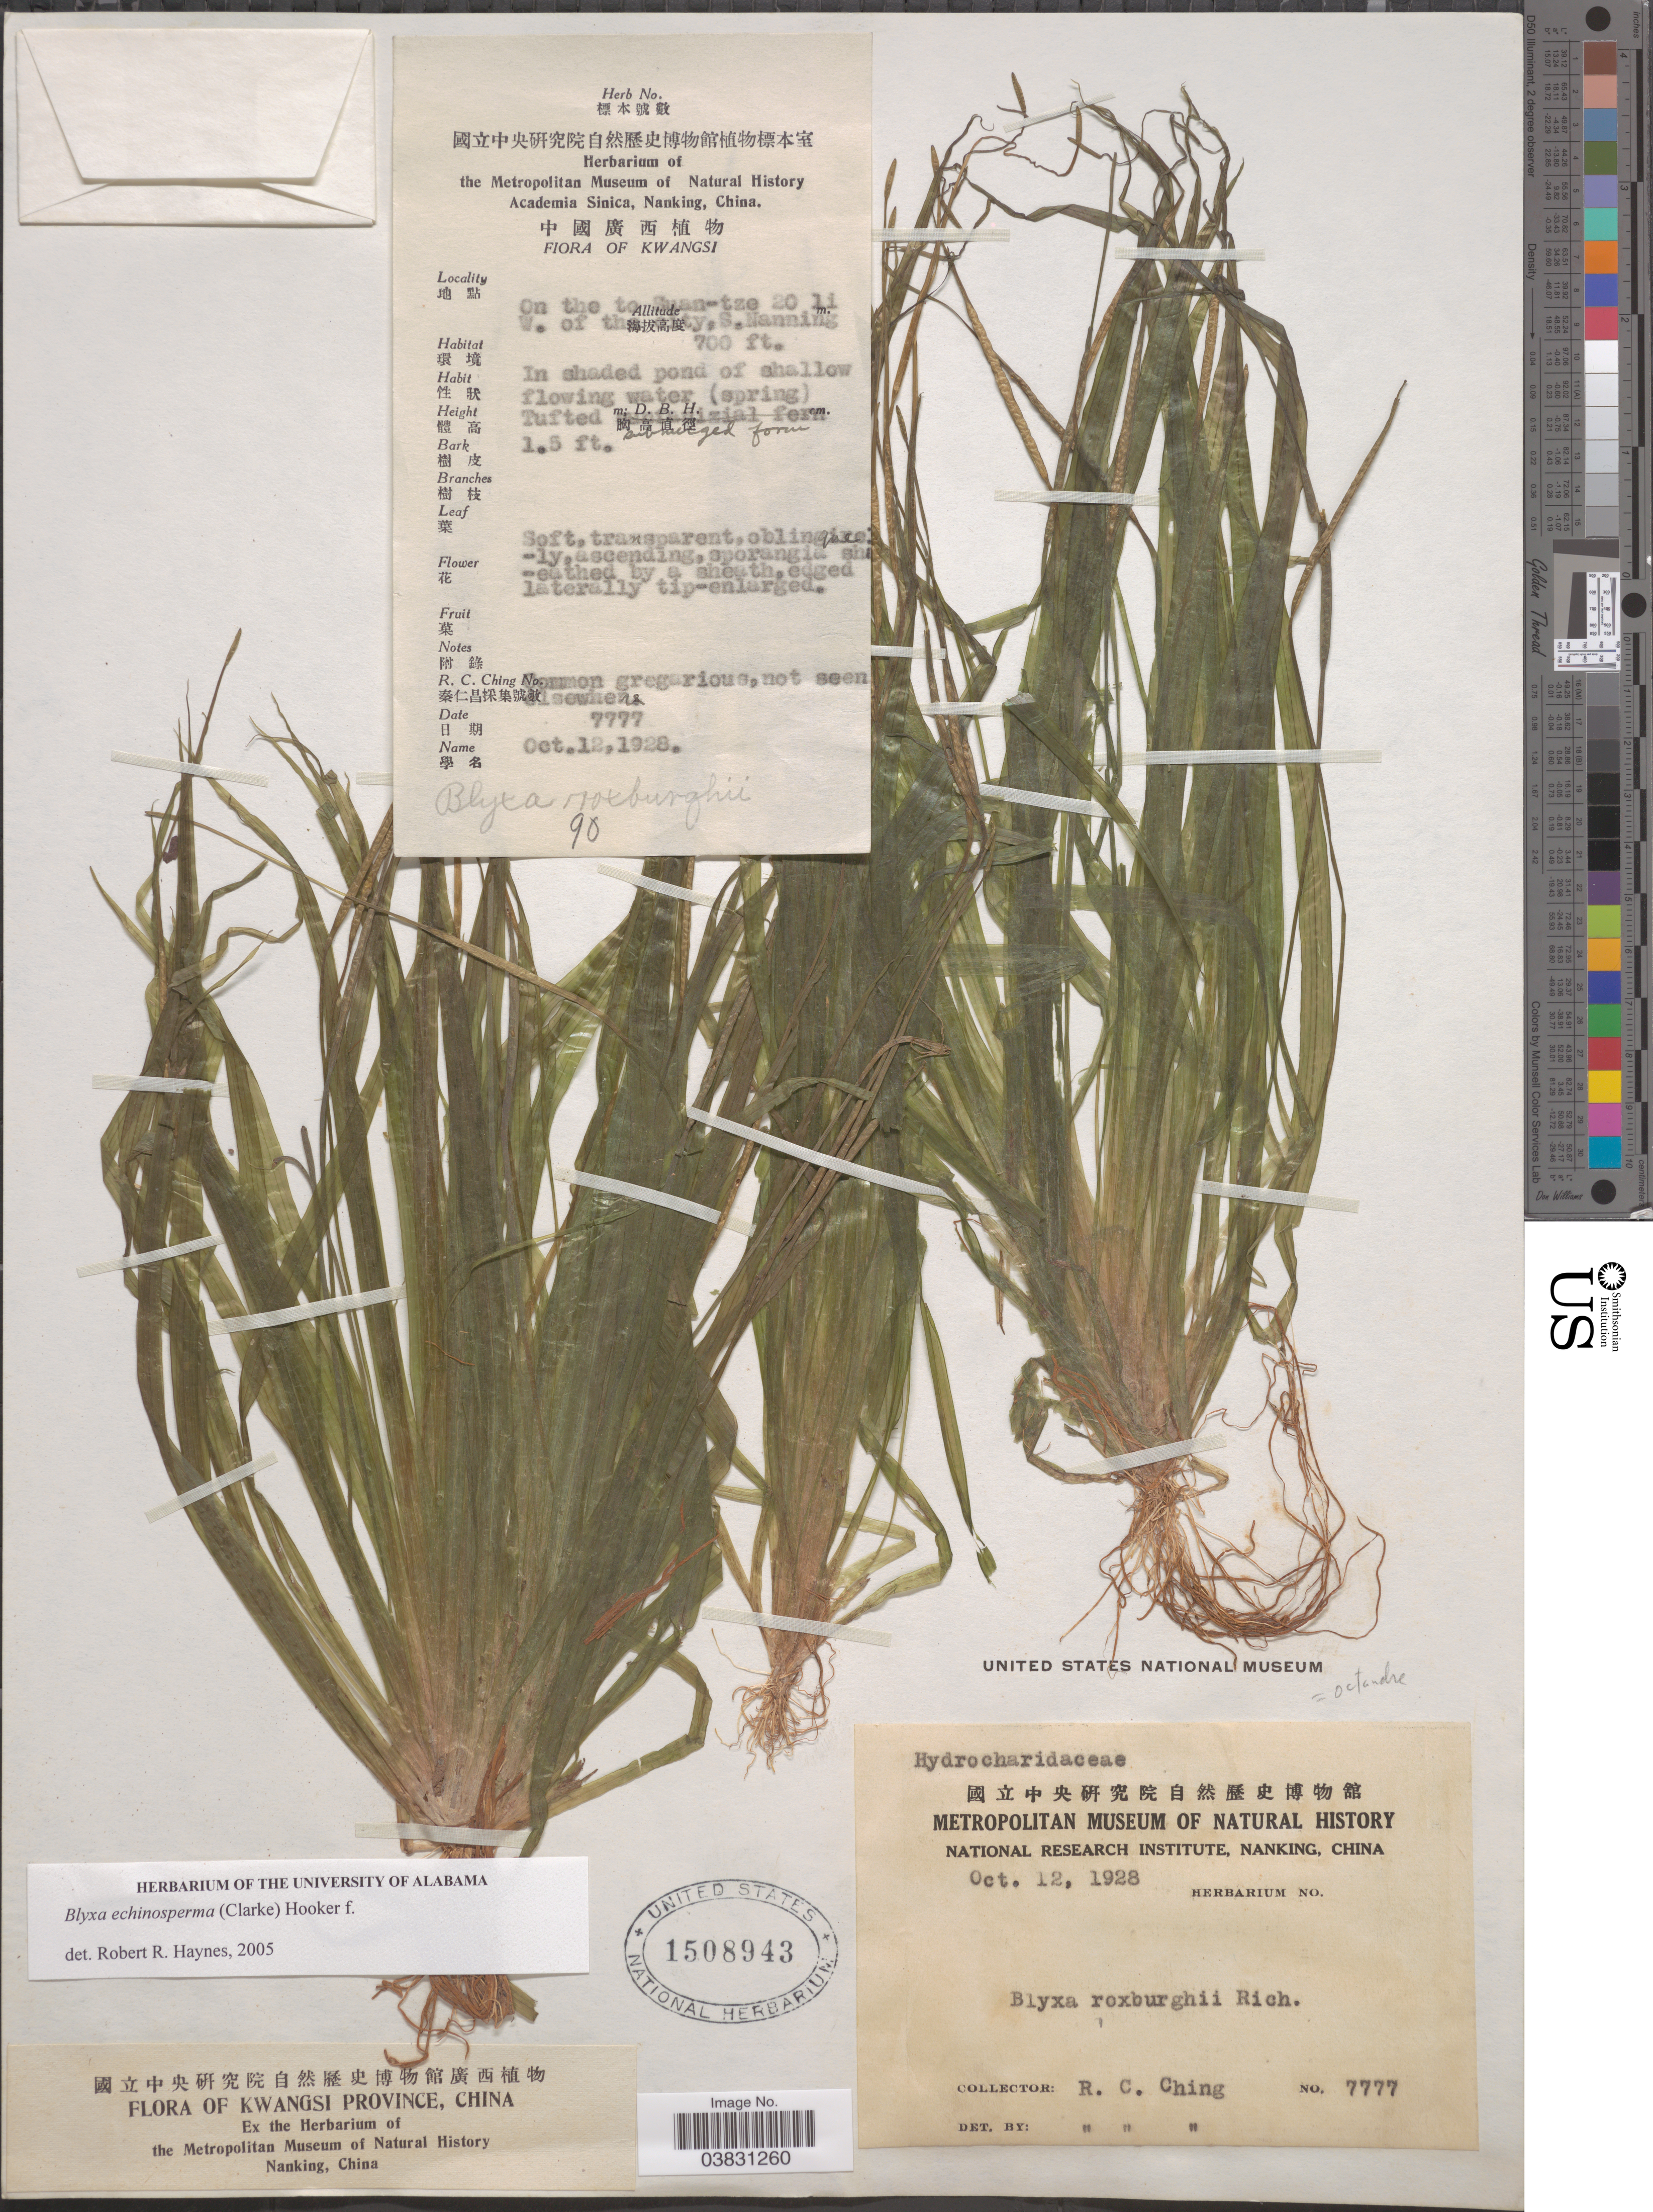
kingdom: Plantae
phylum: Tracheophyta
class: Liliopsida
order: Alismatales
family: Hydrocharitaceae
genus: Blyxa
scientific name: Blyxa echinosperma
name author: (C.B. Clarke) Hook. f.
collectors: R. C. Ching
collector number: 7777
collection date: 1928-10-12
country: China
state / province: Guangxi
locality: Kwangsi Province. On the to Suan-tze 20 li W of the city S. nanning.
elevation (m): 213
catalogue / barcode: US 1508943